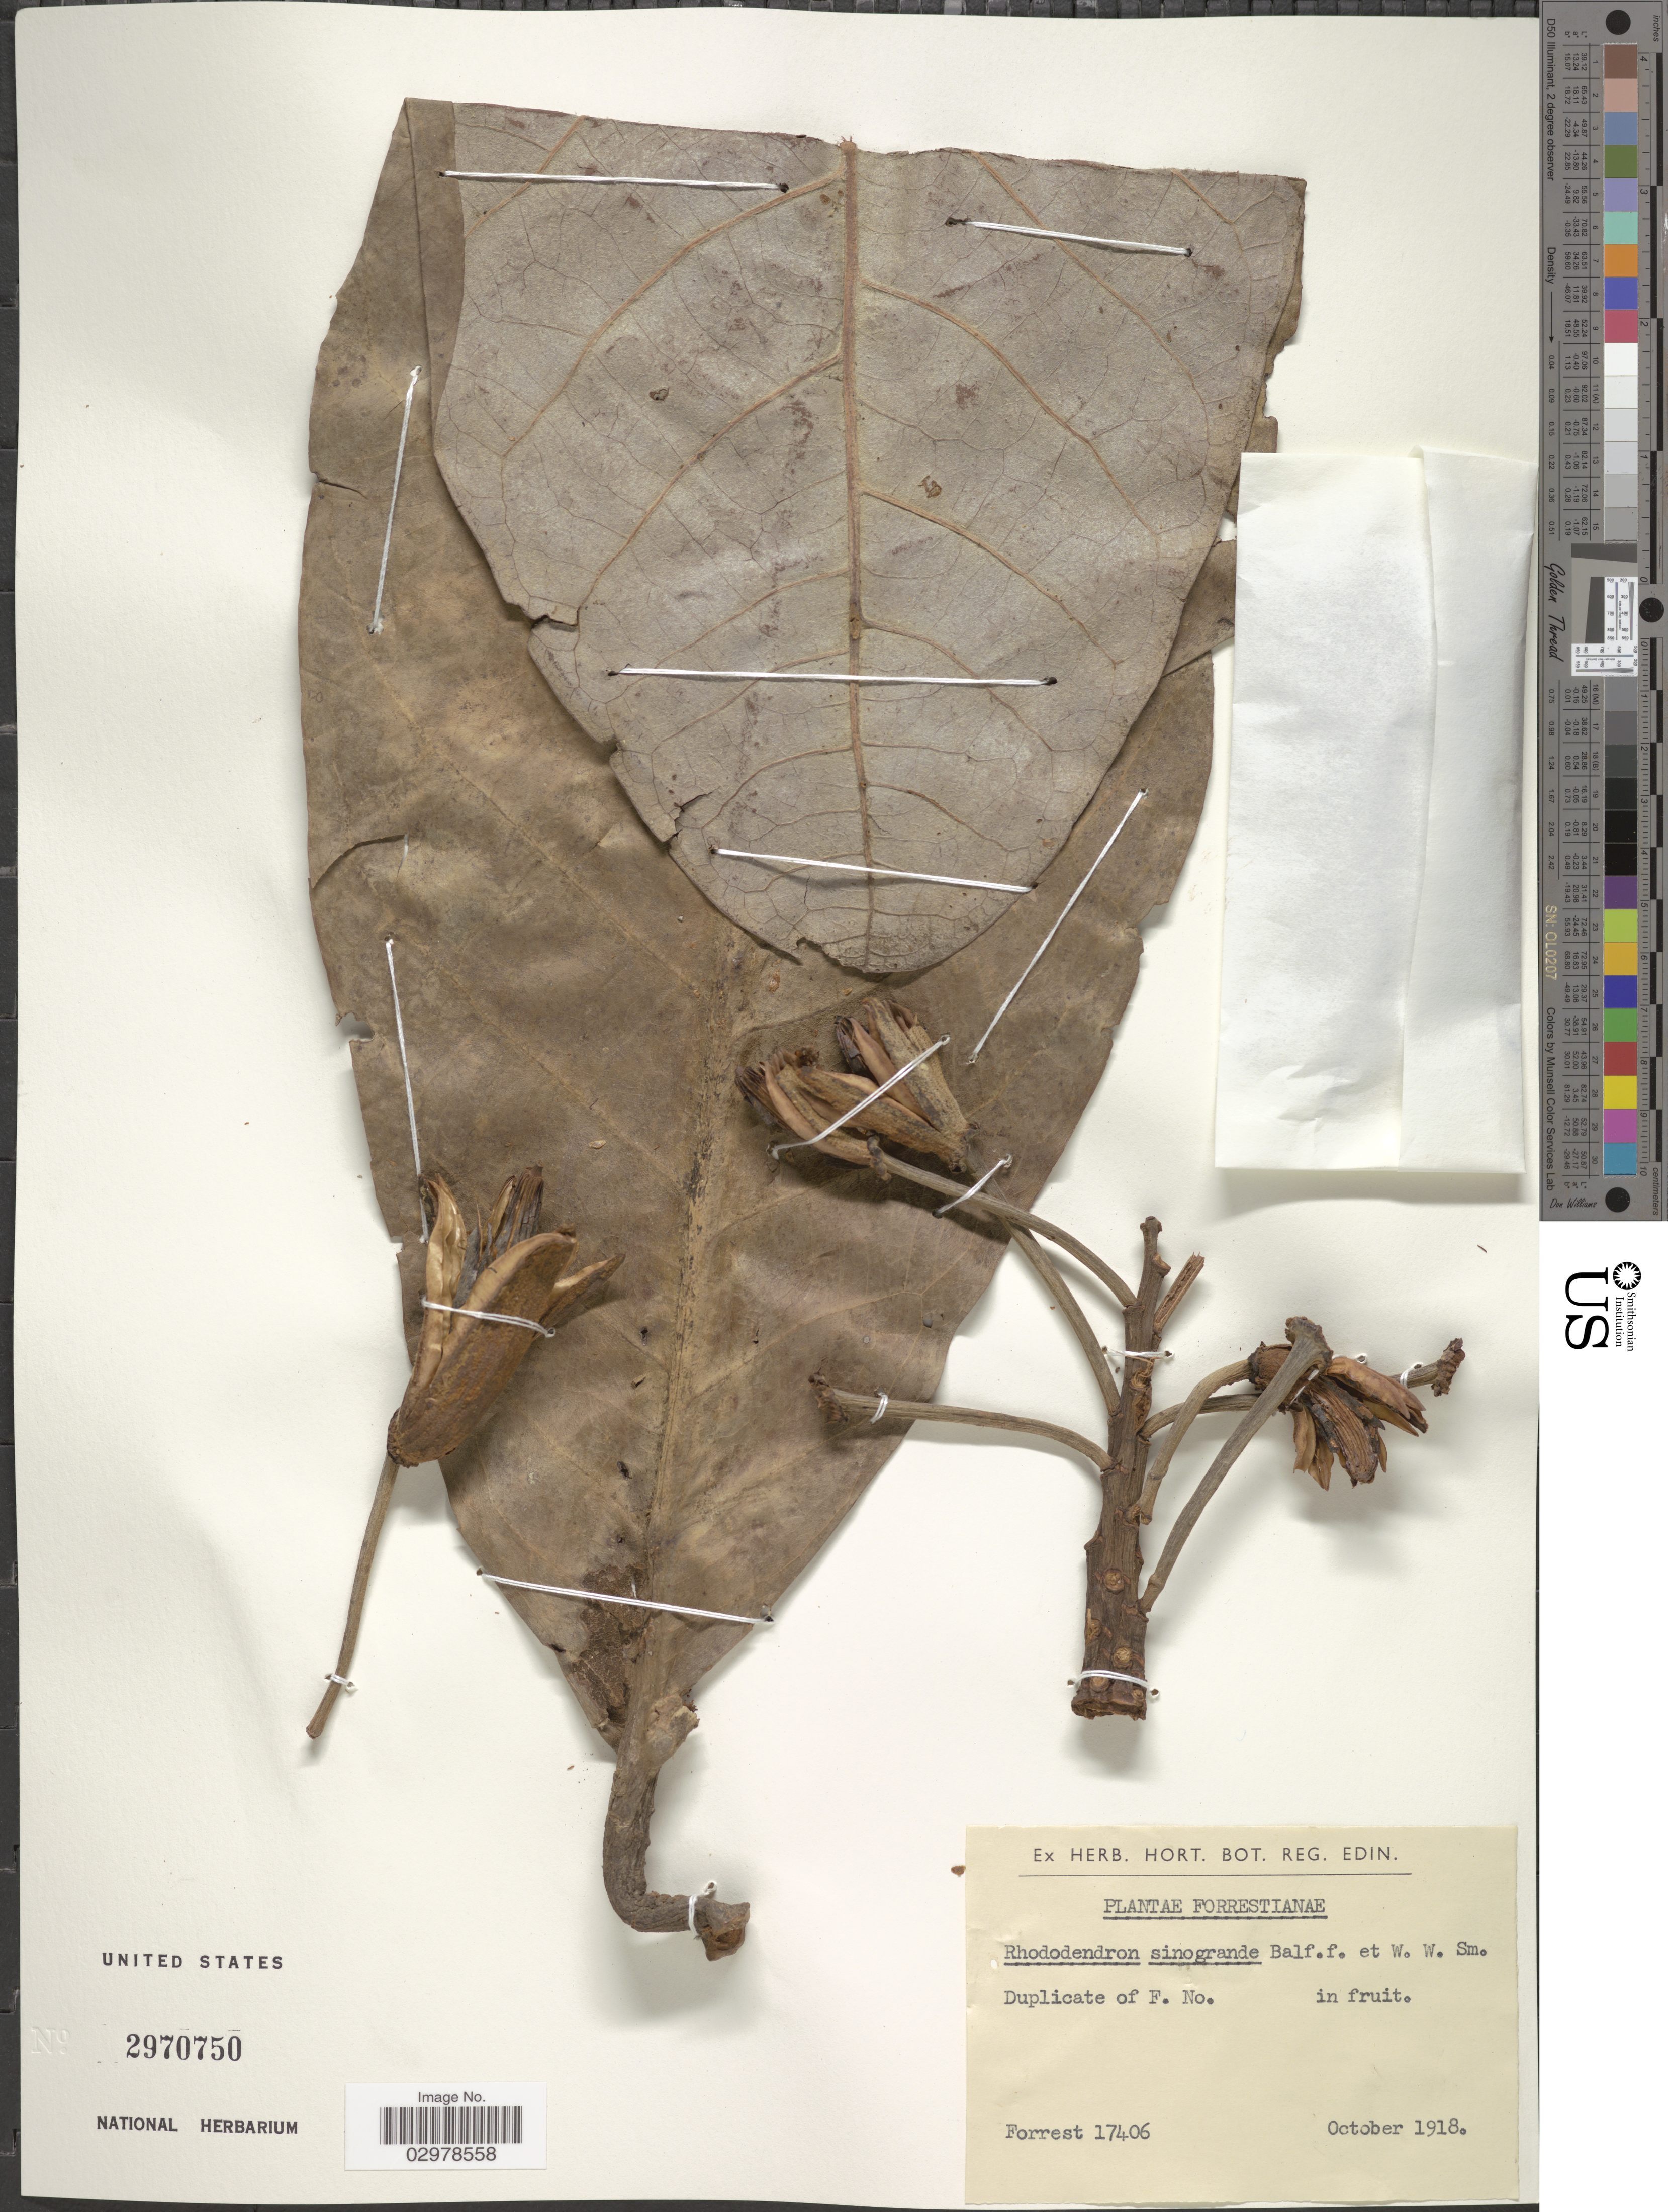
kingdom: Plantae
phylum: Tracheophyta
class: Magnoliopsida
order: Ericales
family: Ericaceae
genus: Rhododendron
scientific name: Rhododendron sinogrande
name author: Balf. f. & W.W. Sm.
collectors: -. Forrest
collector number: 17406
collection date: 1918-10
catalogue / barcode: US 2970750